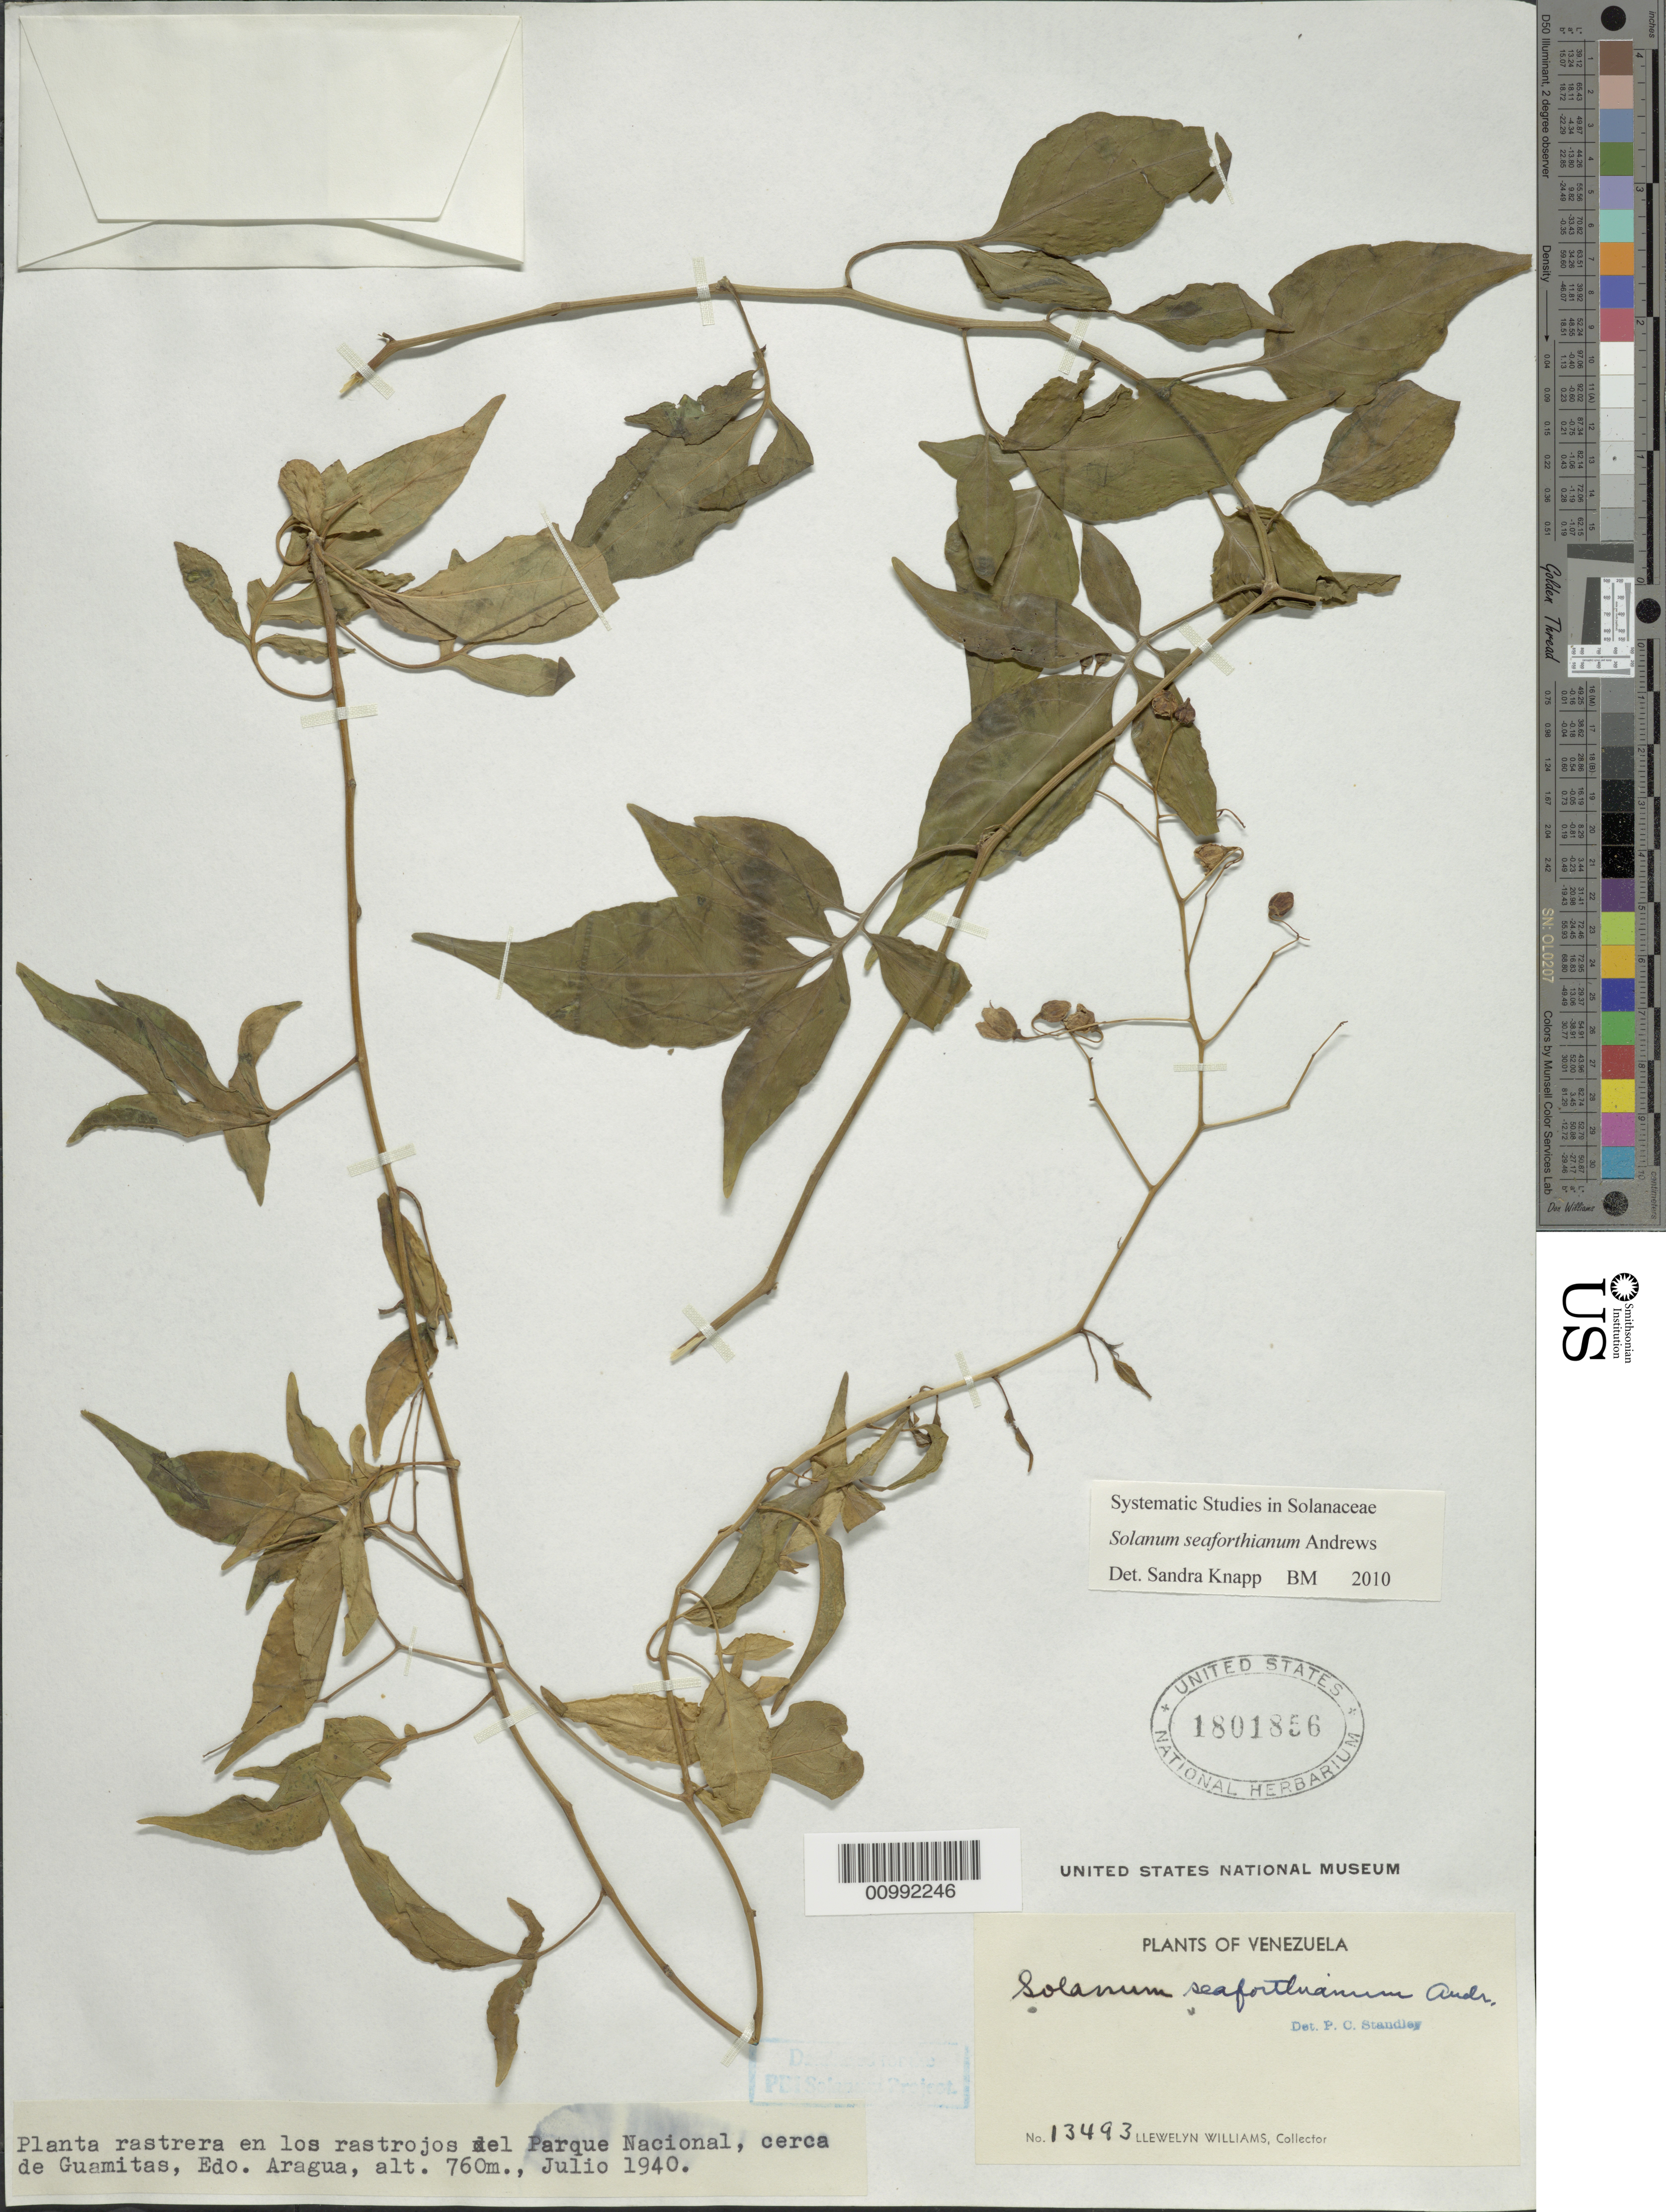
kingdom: Plantae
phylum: Tracheophyta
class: Magnoliopsida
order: Solanales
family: Solanaceae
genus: Solanum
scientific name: Solanum seaforthianum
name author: Andrews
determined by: Knapp, S. D.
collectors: L. Williams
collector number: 13493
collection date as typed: Jul 1940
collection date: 1940-07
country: Venezuela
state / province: Aragua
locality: cerca del Parque Nacional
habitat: en los rastrojos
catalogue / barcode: US 1801856